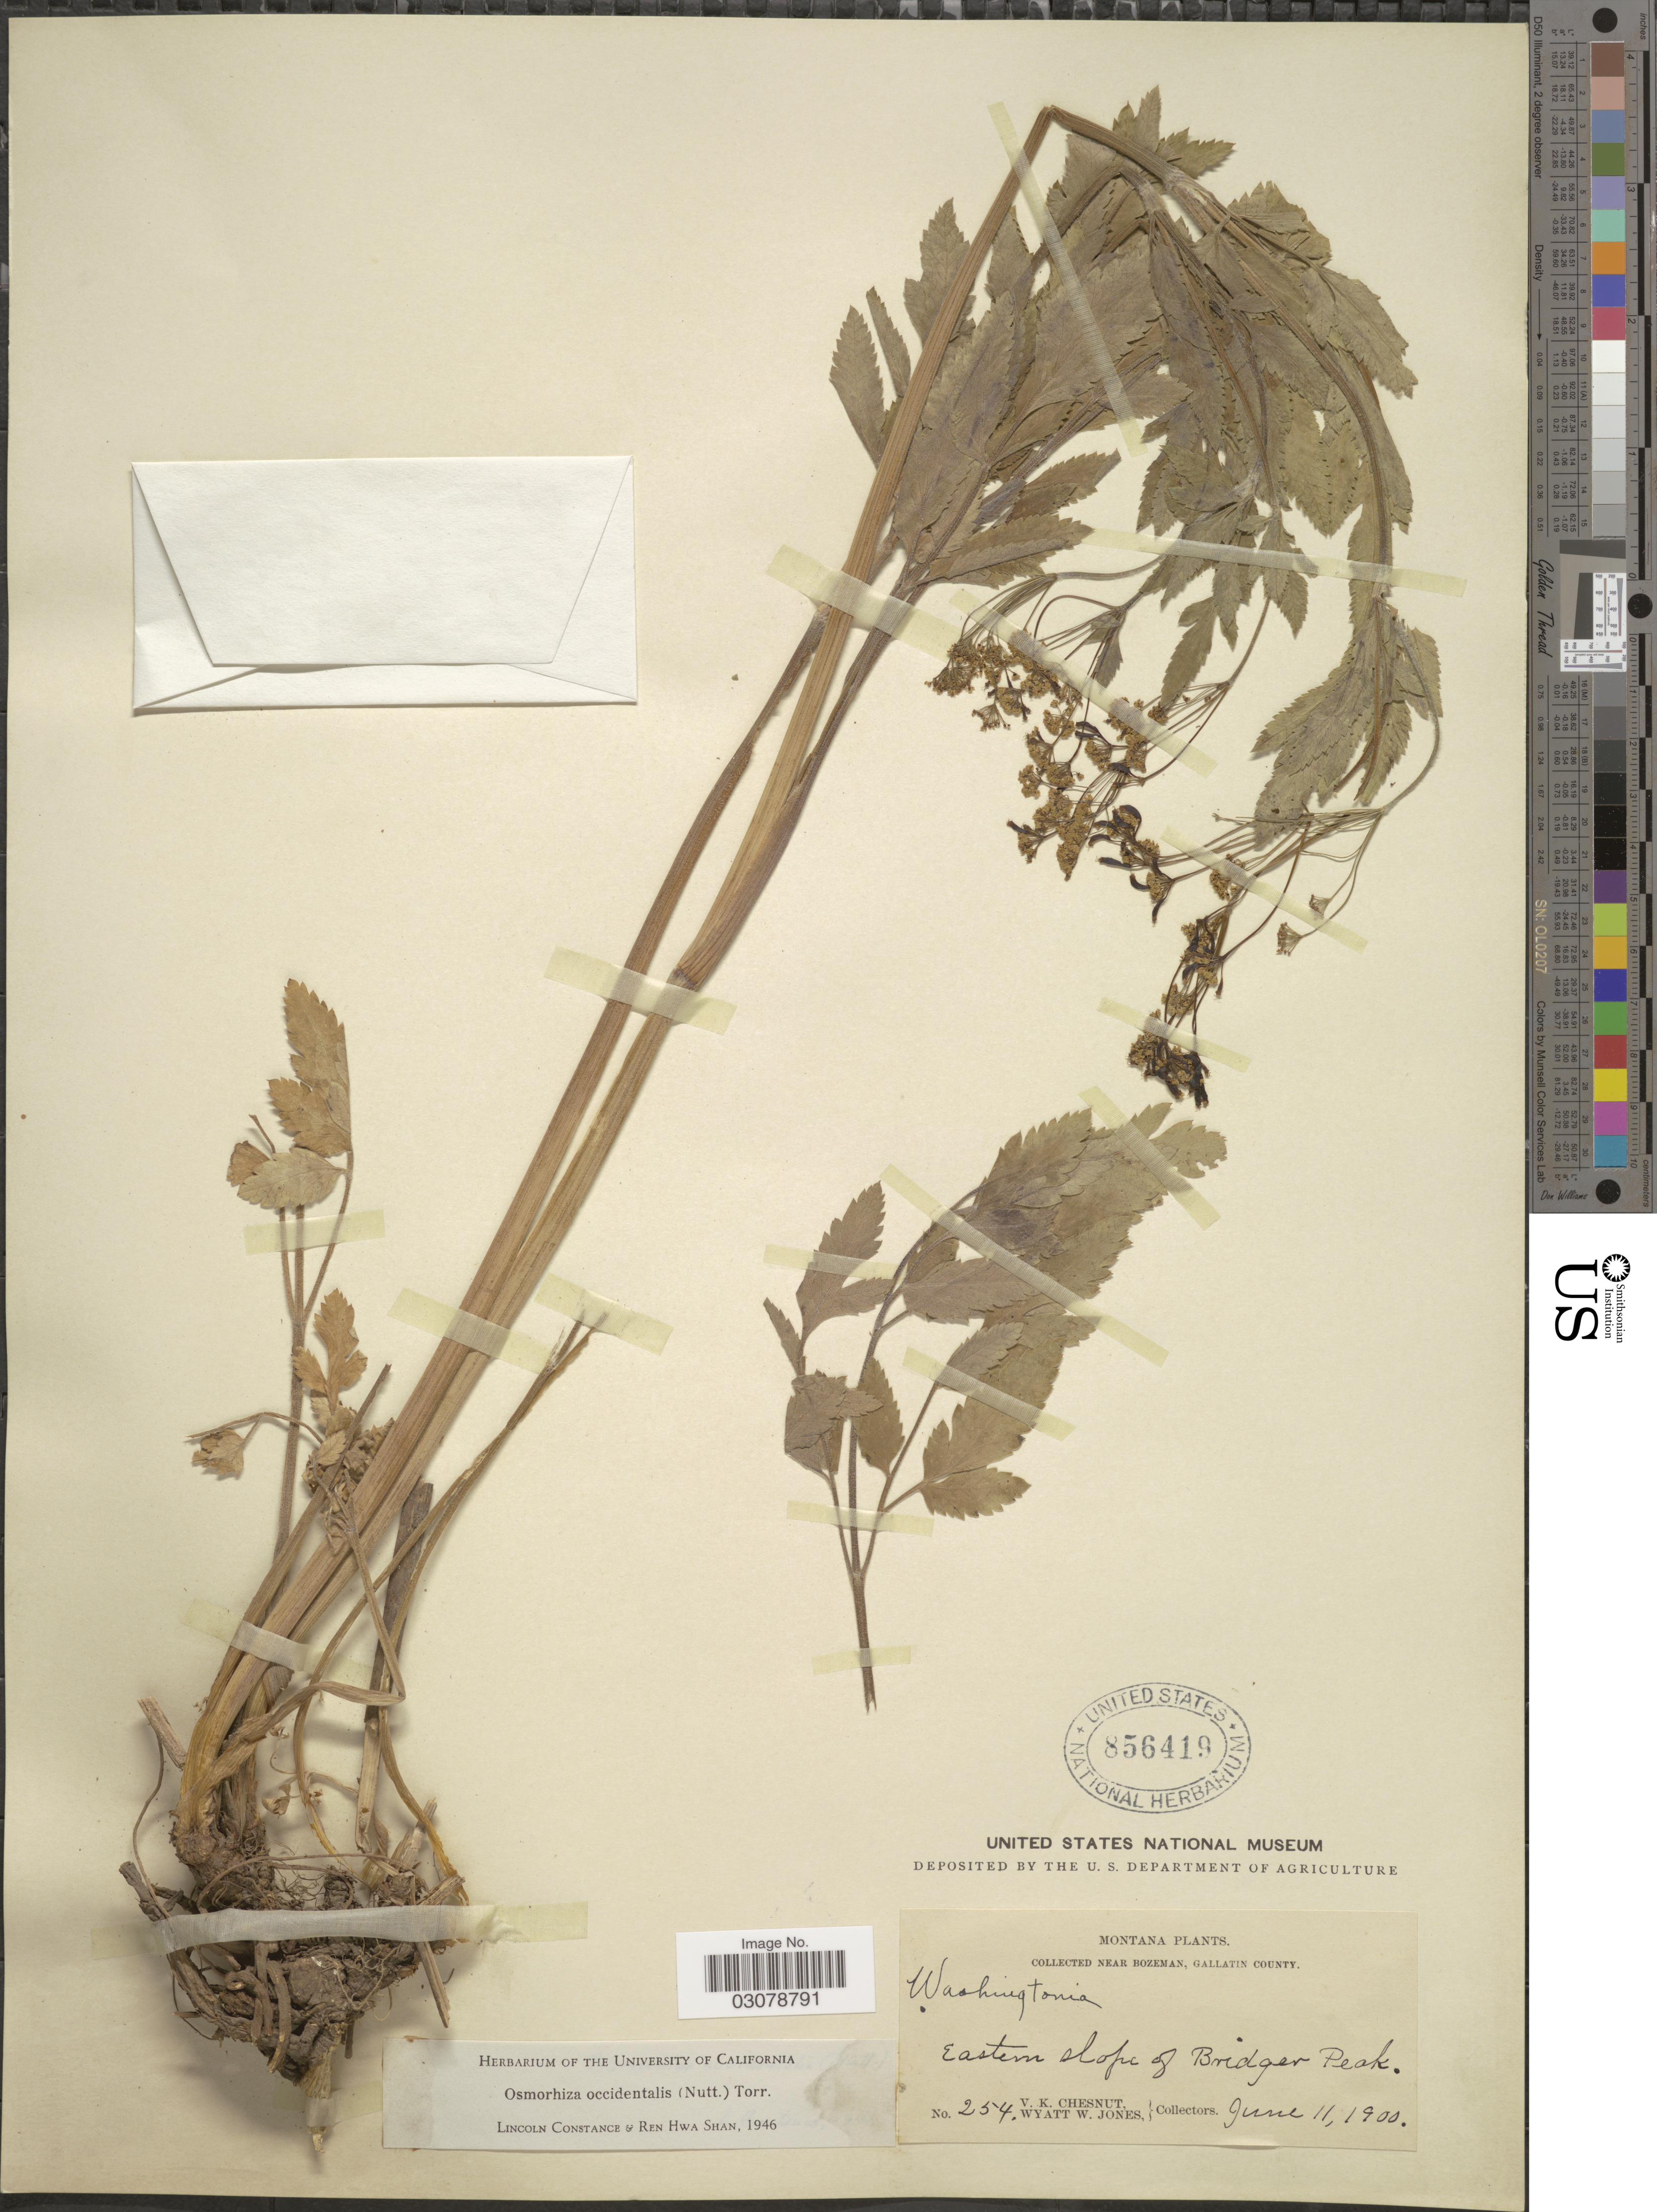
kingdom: Plantae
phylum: Tracheophyta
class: Magnoliopsida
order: Apiales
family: Apiaceae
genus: Osmorhiza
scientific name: Osmorhiza occidentalis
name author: (Nutt.) Torr.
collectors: V. Chesnut & W. W. Jones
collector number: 254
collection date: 1900-06-11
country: United States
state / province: Montana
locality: Near Bozeman, Gallatin County, Eastern slope of Bridger Peak.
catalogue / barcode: US 856419